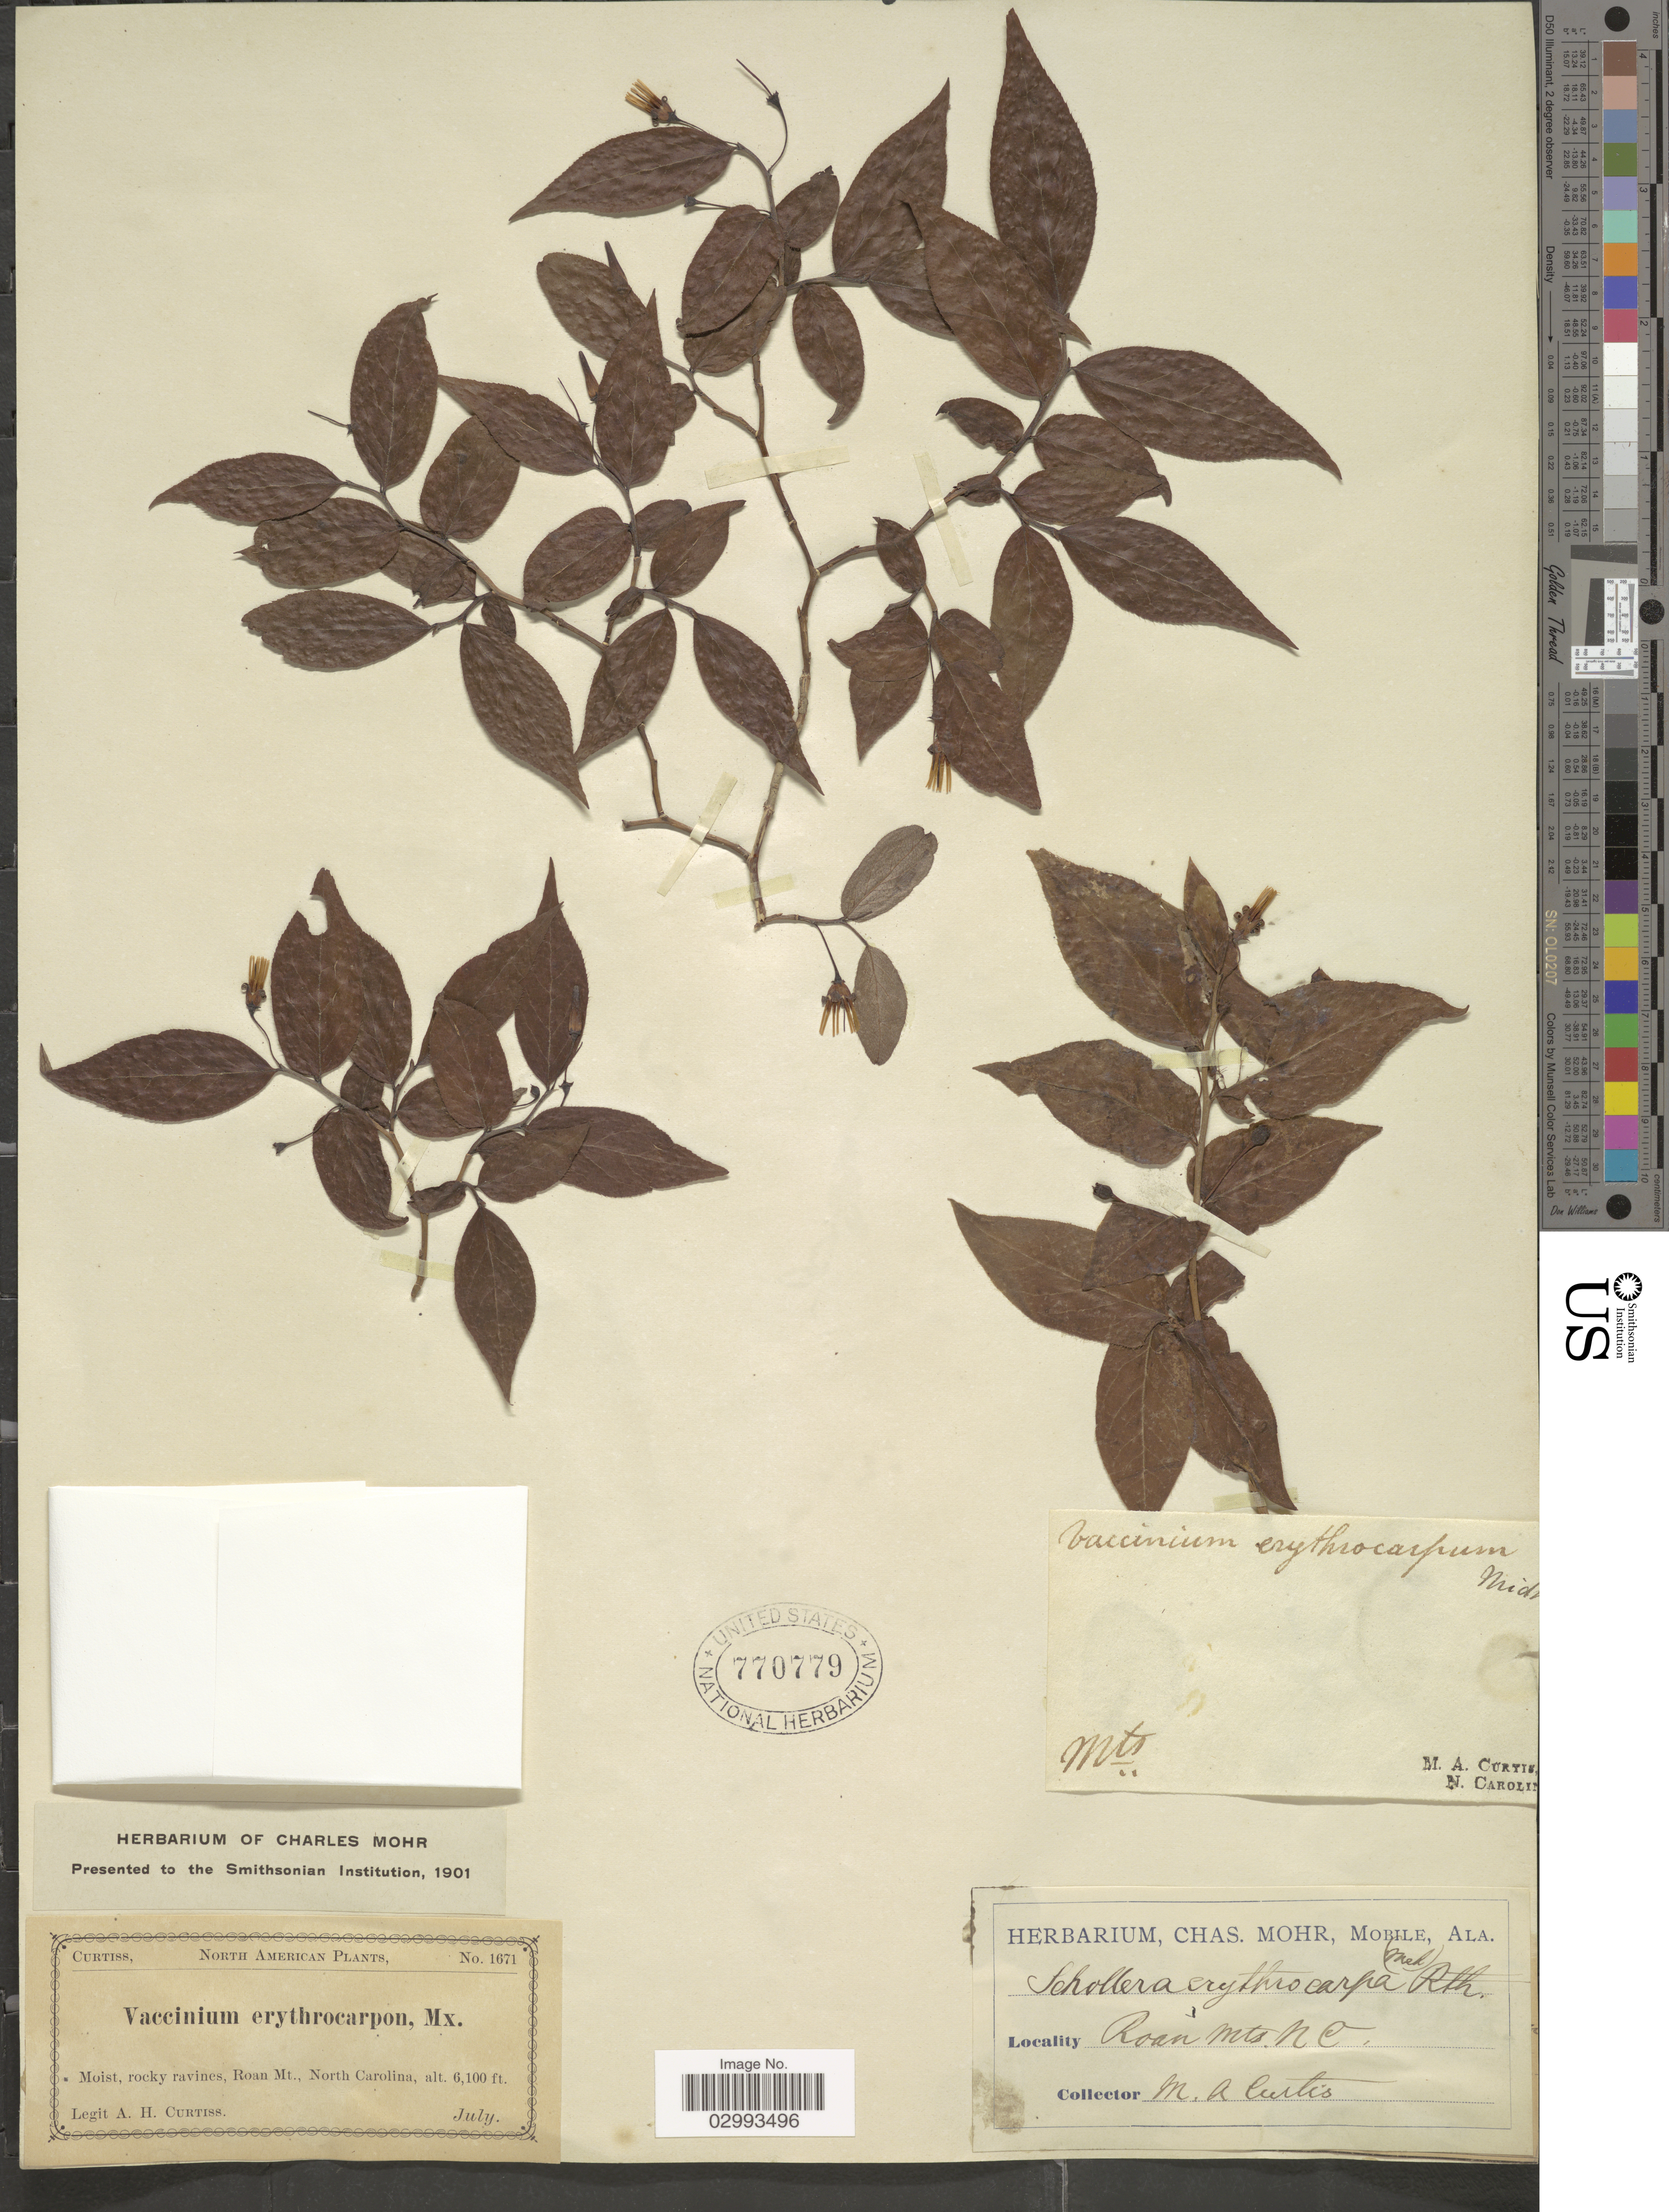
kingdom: Plantae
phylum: Tracheophyta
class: Magnoliopsida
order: Ericales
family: Ericaceae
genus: Hugeria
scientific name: Hugeria erythrocarpa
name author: (Michx.) Small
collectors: A. H. Curtiss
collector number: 1671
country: United States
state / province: North Carolina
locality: Roan Mt.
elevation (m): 1859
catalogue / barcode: US 770779